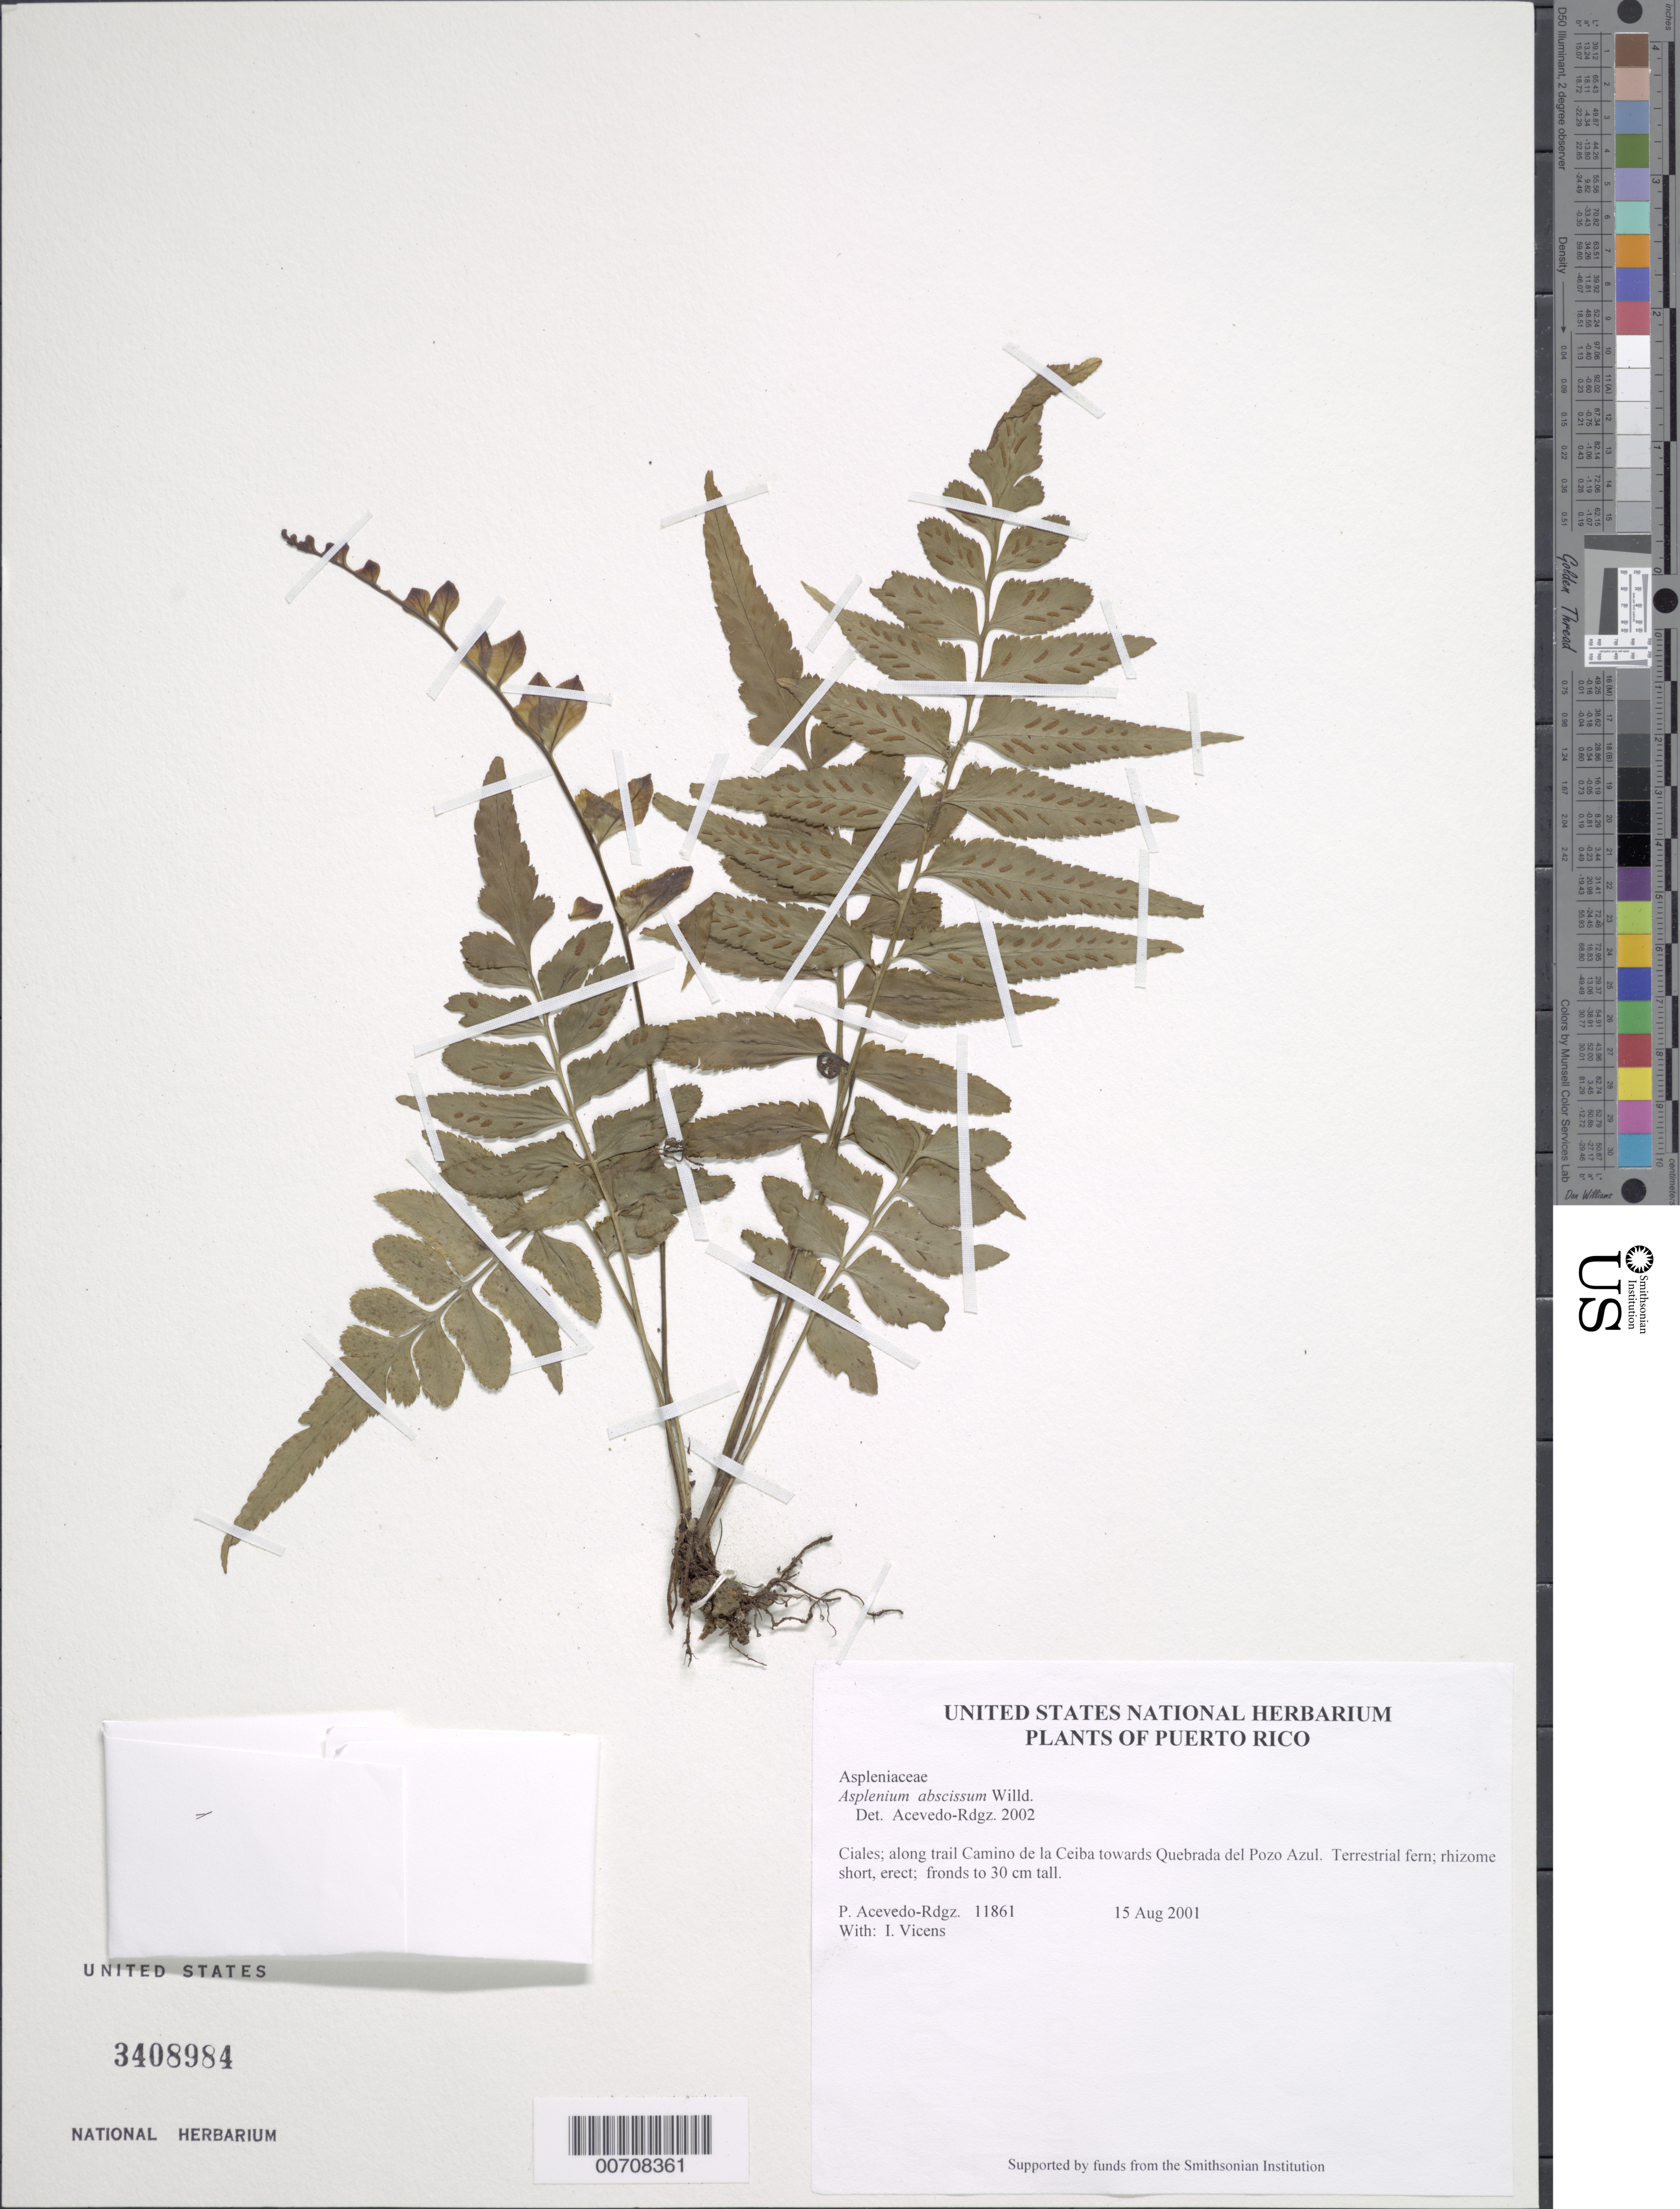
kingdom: Plantae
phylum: Tracheophyta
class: Polypodiopsida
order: Polypodiales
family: Aspleniaceae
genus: Asplenium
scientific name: Asplenium abscissum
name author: Willd.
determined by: Acevedo-Rodríguez, P., (BOT), Smithsonian Institution - National Museum of Natural History (UNITED STATES)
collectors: P. Acevedo-Rodr. & I. Vicens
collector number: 11861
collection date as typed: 15 Aug 2001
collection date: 2001-08-15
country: Puerto Rico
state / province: Ciales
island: Puerto Rico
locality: Ciales; along trail Camino de la Ceiba towards Quebrada del Pozo Azul.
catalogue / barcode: US 3408984